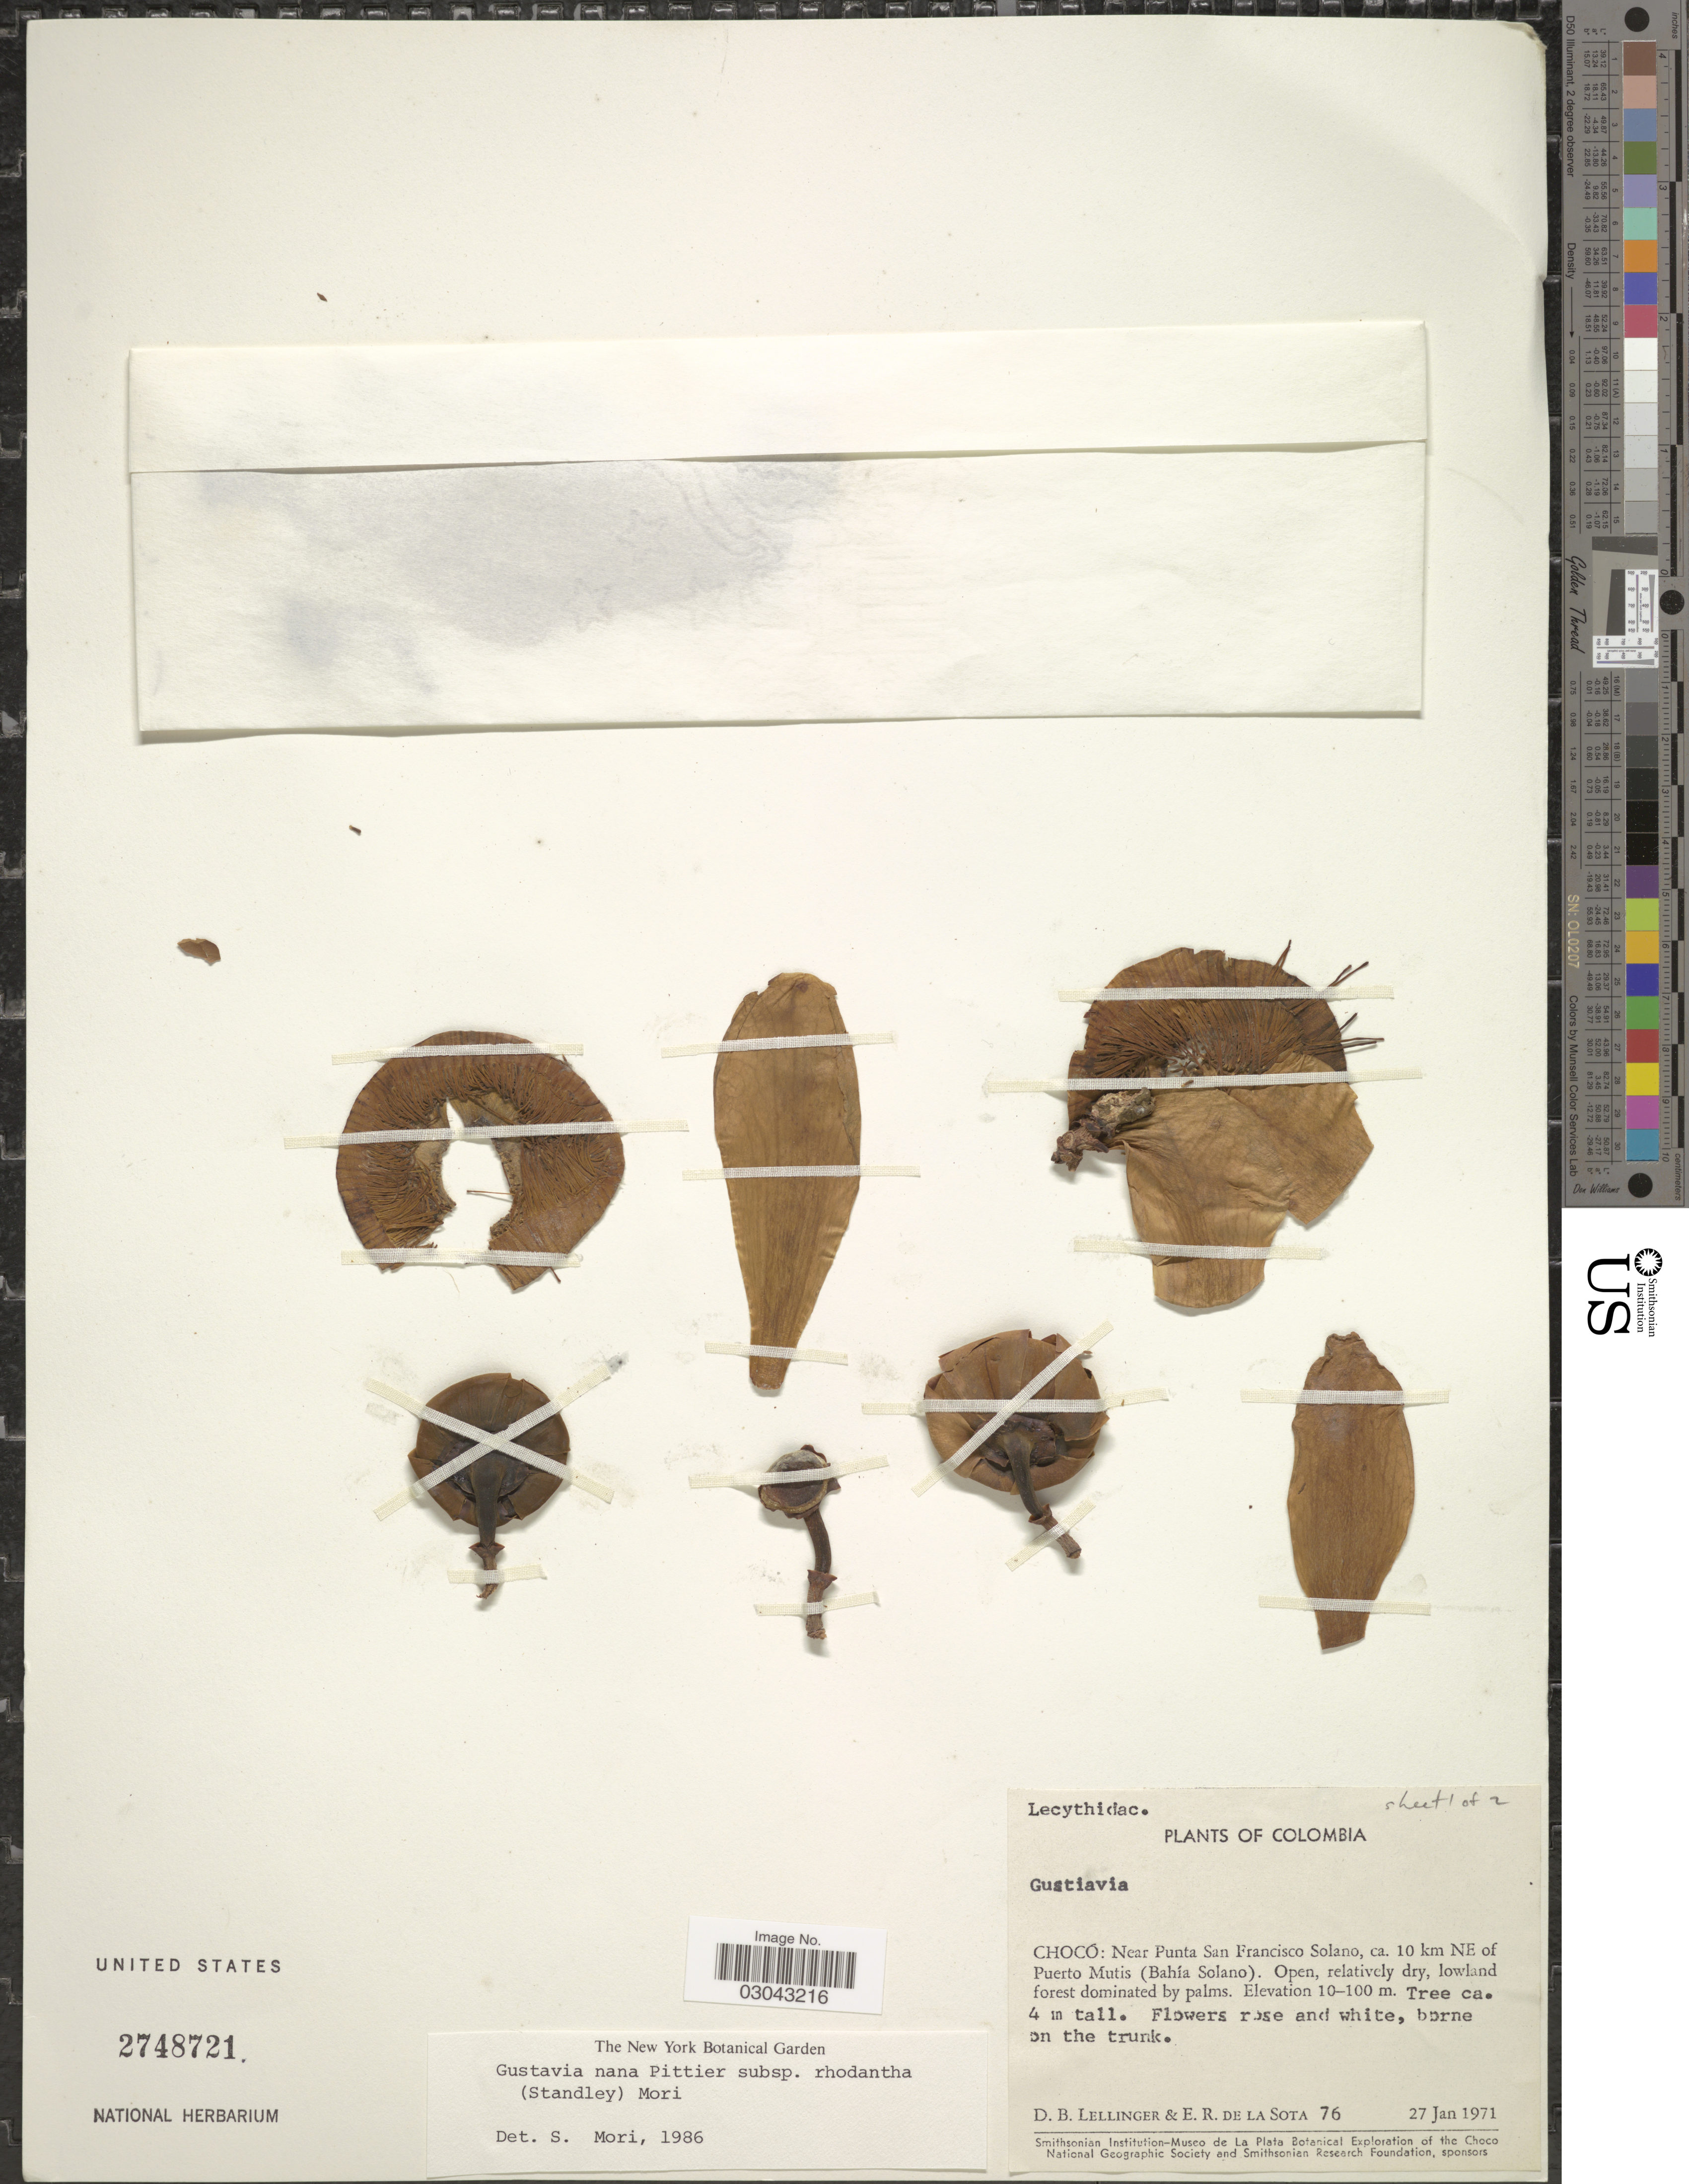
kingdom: Plantae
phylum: Tracheophyta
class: Magnoliopsida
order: Ericales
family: Lecythidaceae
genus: Gustavia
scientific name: Gustavia nana subsp. rhodantha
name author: (Standl.) S.A. Mori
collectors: D. B. Lellinger & E. R. de la Sota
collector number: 76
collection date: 1971-01-27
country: Colombia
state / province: Chocó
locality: Near Punta San Francisco Solano, ca. 10 km NE of Puerto Mutis (Bahía Solano).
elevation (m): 10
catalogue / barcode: US 2748721